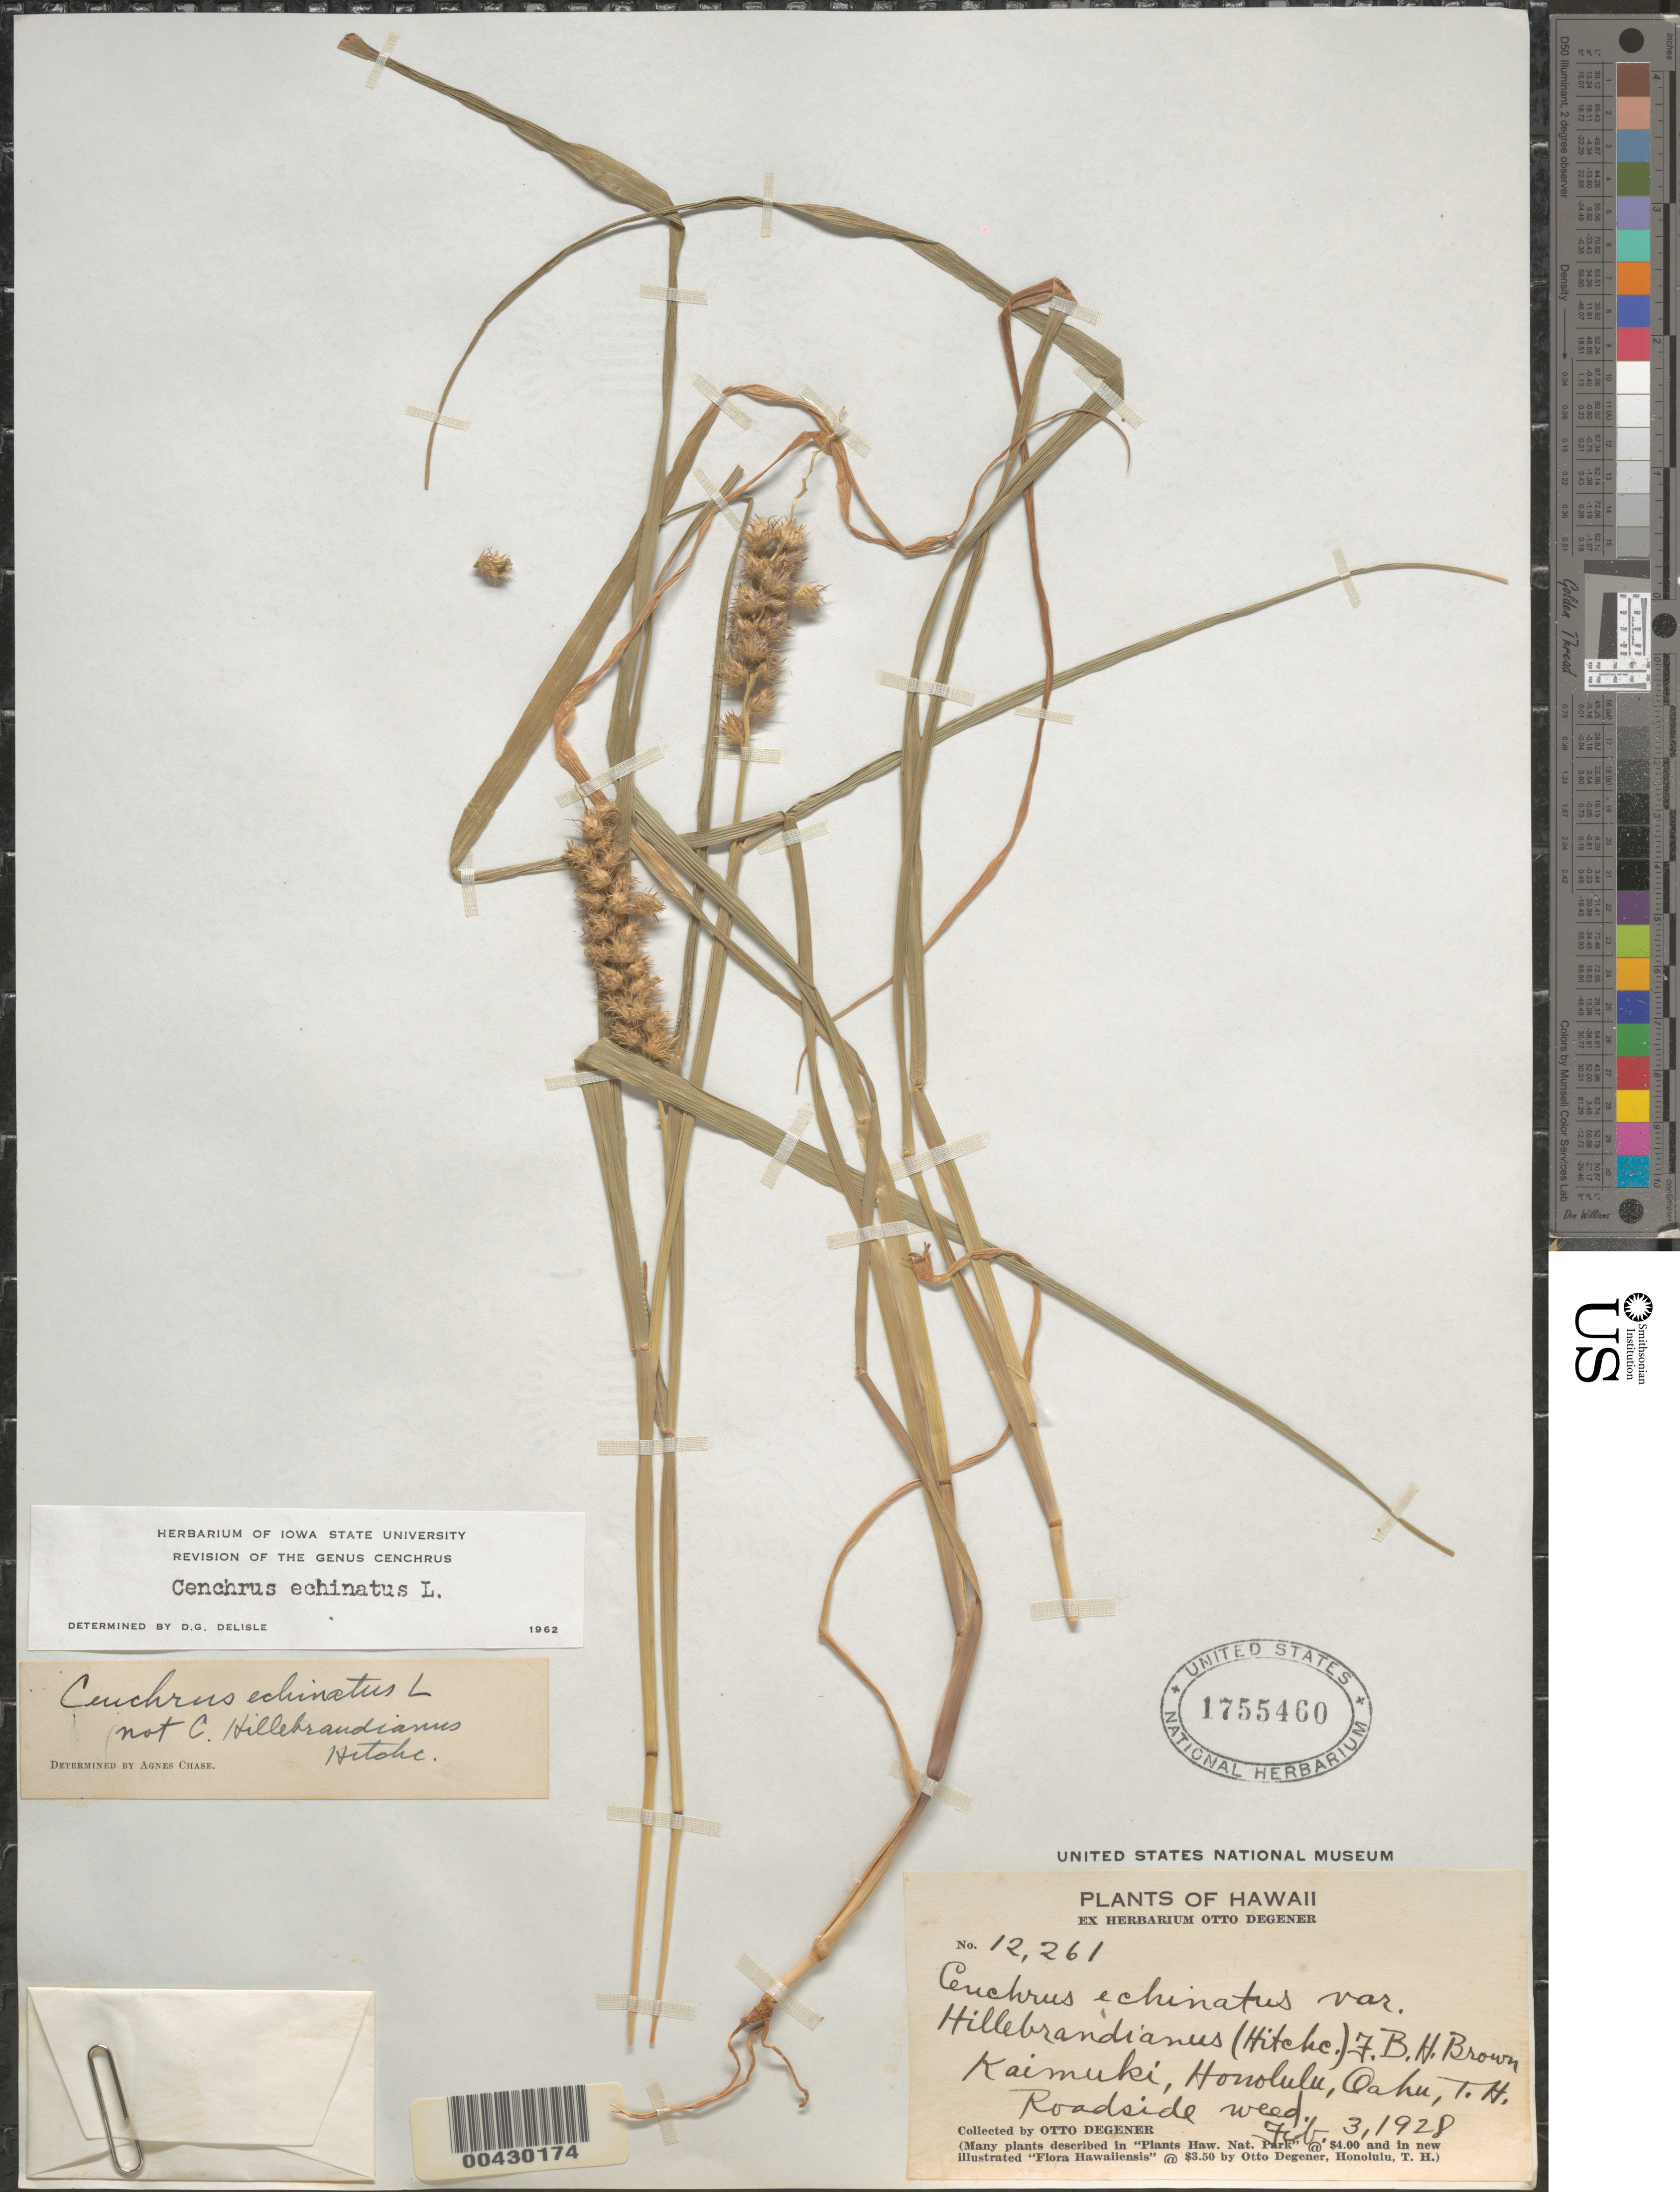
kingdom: Plantae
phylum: Tracheophyta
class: Liliopsida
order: Poales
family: Poaceae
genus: Cenchrus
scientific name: Cenchrus echinatus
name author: L.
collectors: O. Degener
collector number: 12261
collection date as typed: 3 Feb 1928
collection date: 1928-02-03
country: United States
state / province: Hawaii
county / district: Honolulu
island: Oahu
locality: Kaimuki, Honolulu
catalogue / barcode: US 1755460